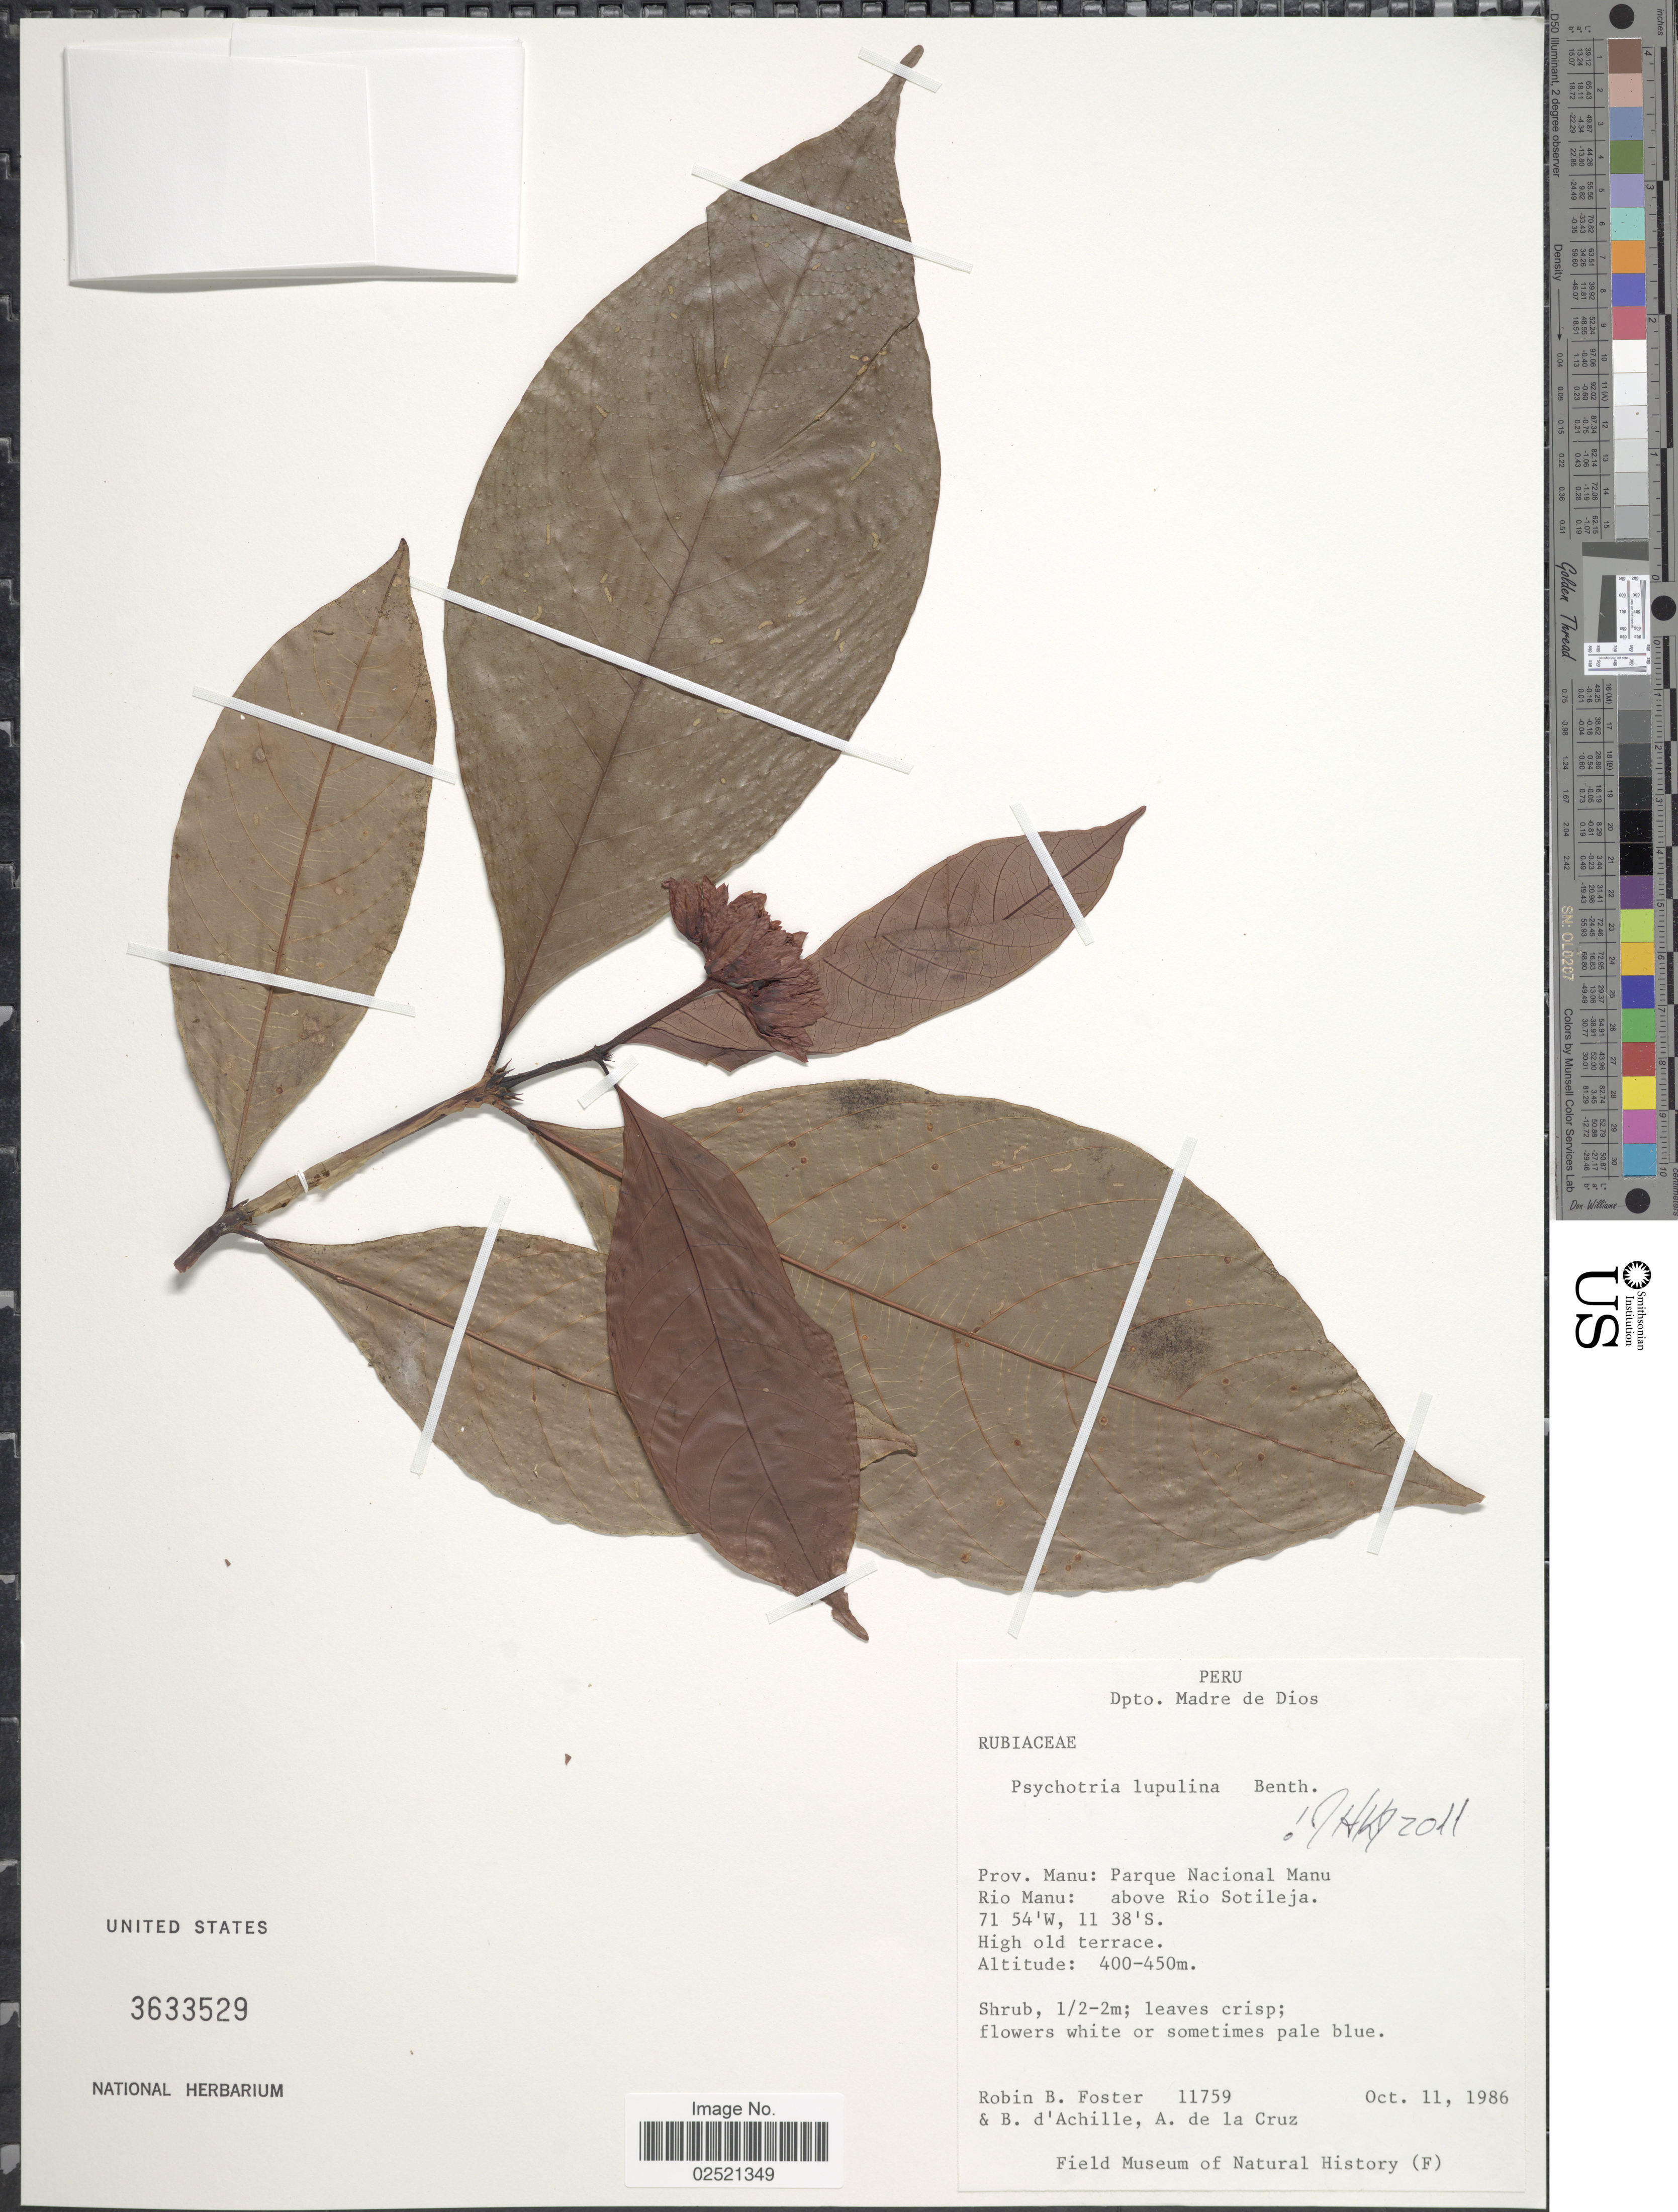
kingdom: Plantae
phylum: Tracheophyta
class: Magnoliopsida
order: Gentianales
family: Rubiaceae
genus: Psychotria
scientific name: Psychotria lupulina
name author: Benth.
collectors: R. B. Foster, B. d'Achille & A. de la Cruz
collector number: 11759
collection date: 1986-10-11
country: Peru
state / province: Madre de Dios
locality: Prov. Manu: Parque Nacional Manu, Rio Manu: above Rio Sotileja.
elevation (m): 400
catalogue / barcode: US 3633529